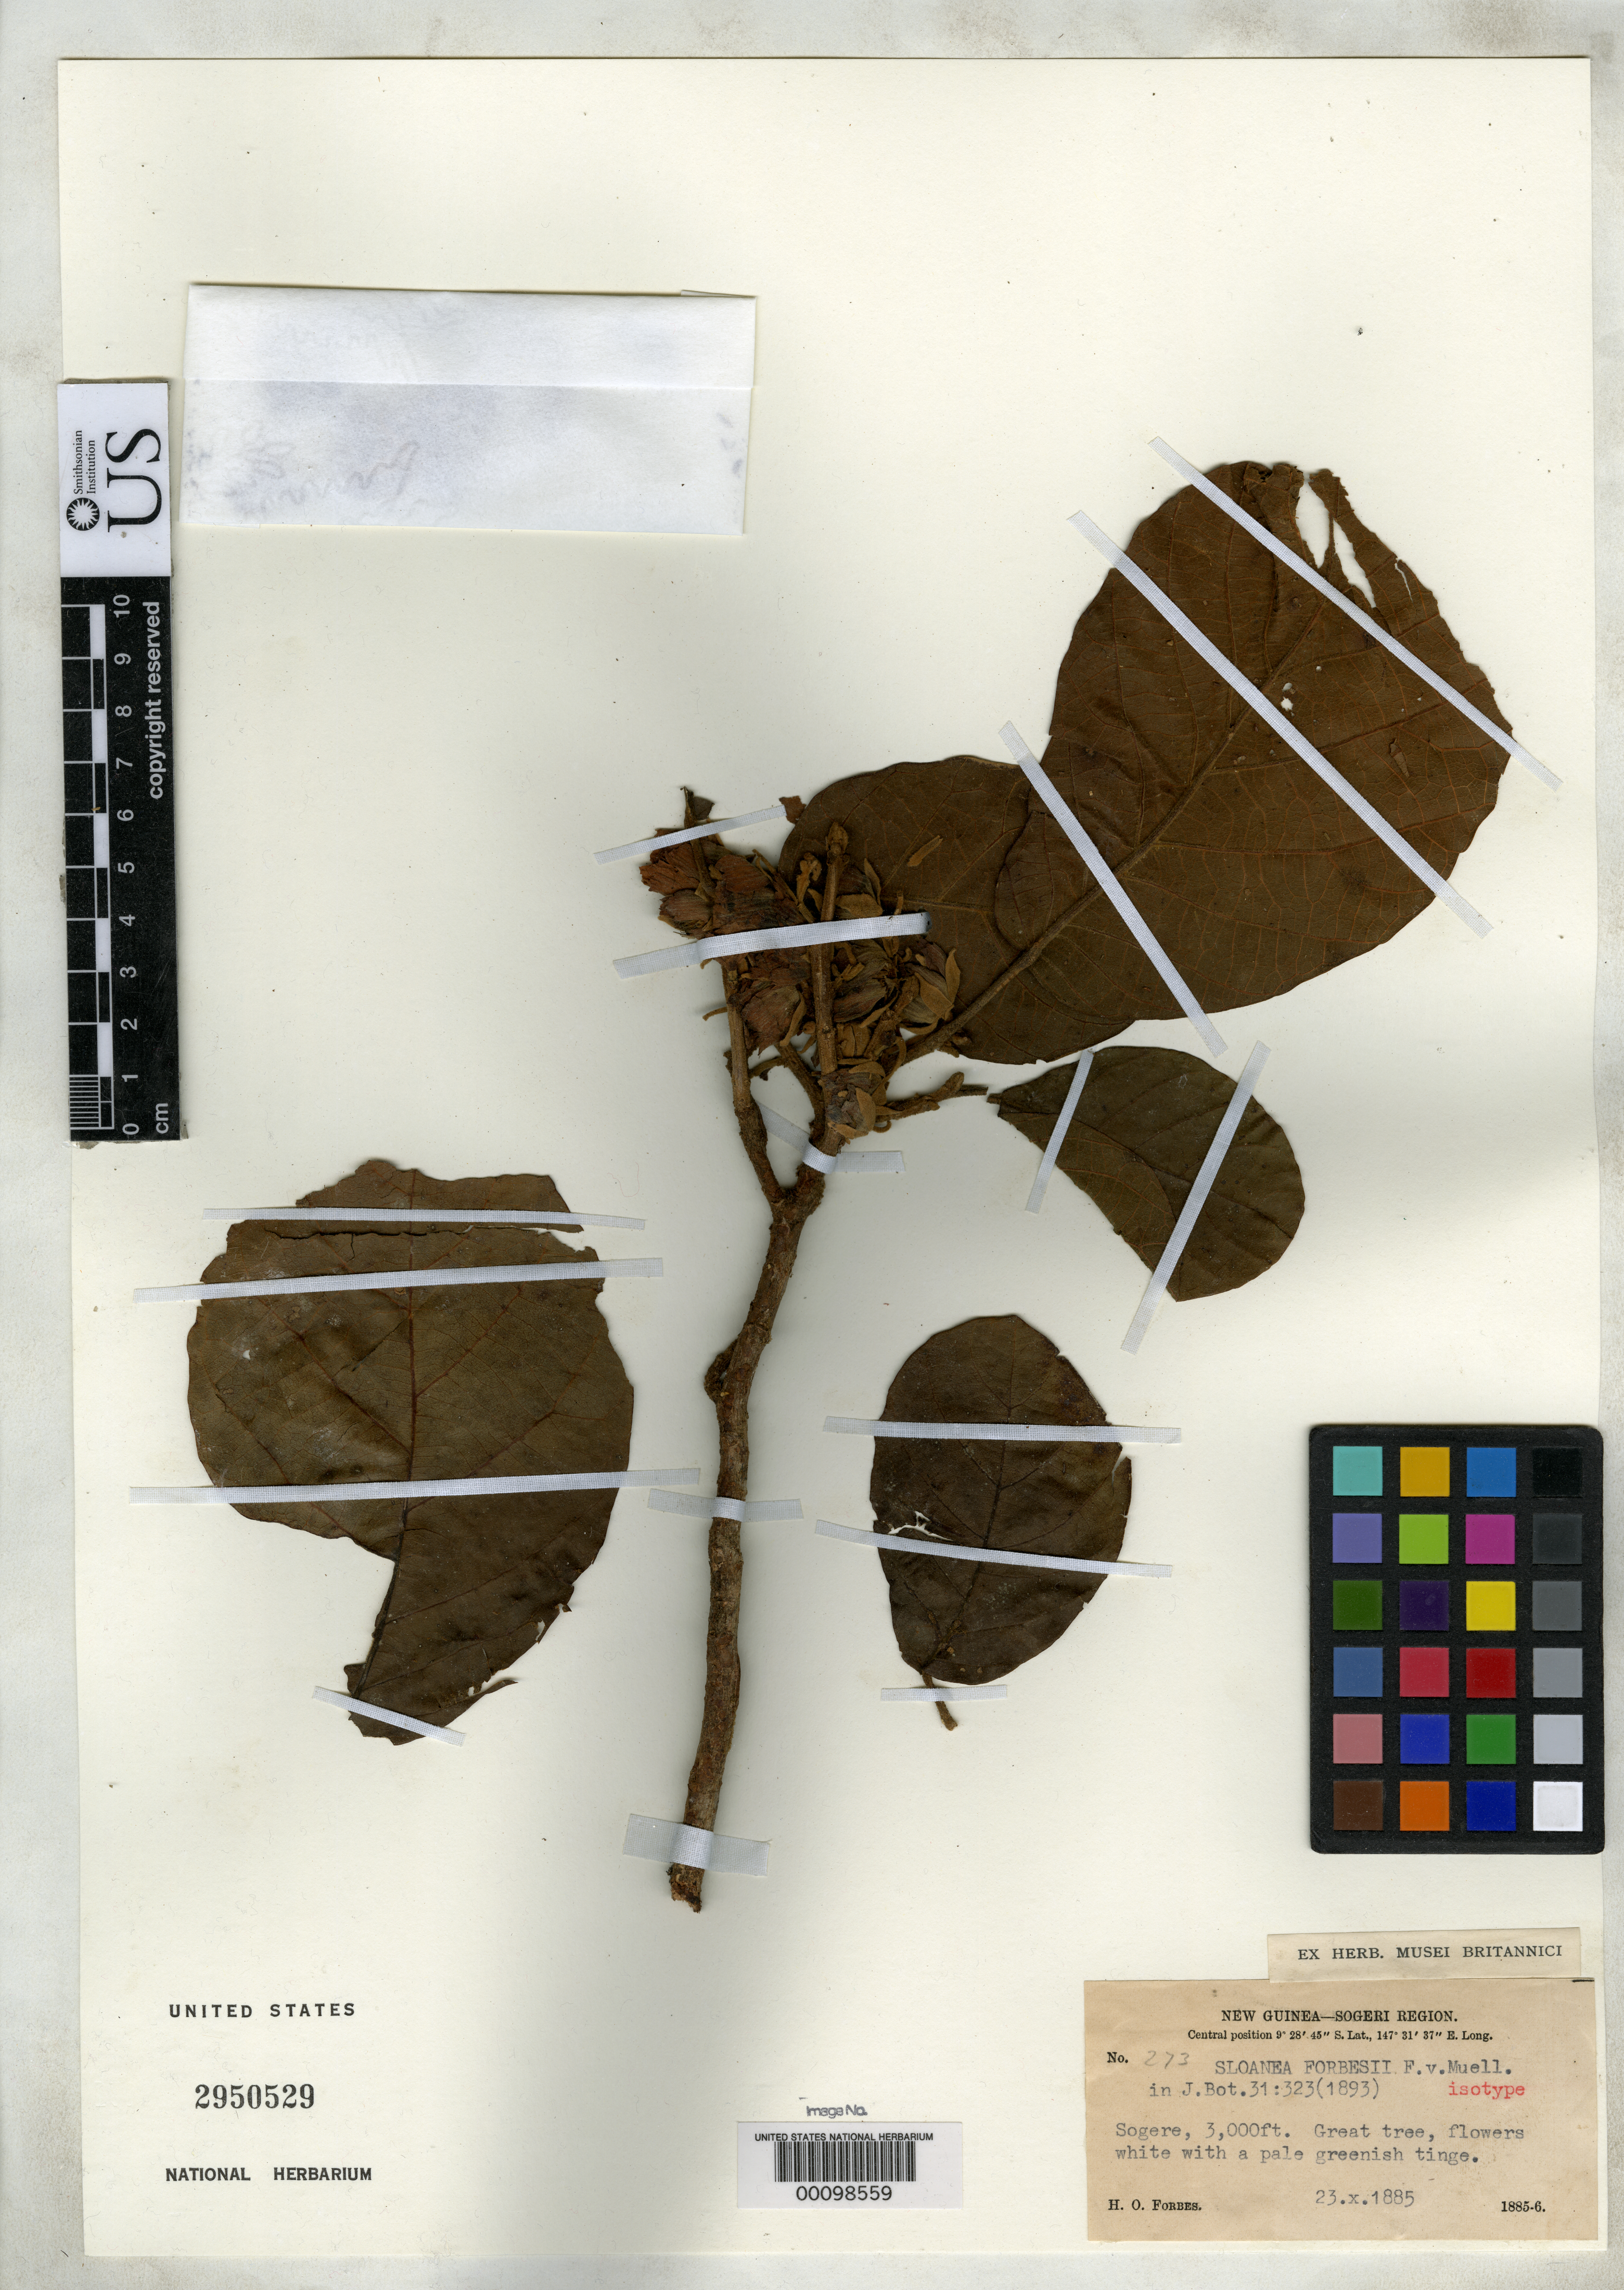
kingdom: Plantae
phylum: Tracheophyta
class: Magnoliopsida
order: Oxalidales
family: Elaeocarpaceae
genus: Sloanea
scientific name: Sloanea forbesii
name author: F. Muell.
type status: Isotype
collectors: H. O. Forbes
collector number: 273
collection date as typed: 23 Oct 1885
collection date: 1885-10-23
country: Papua New Guinea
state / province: Western Highlands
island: New Guinea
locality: Sogeri.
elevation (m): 914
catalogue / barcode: US 2950529